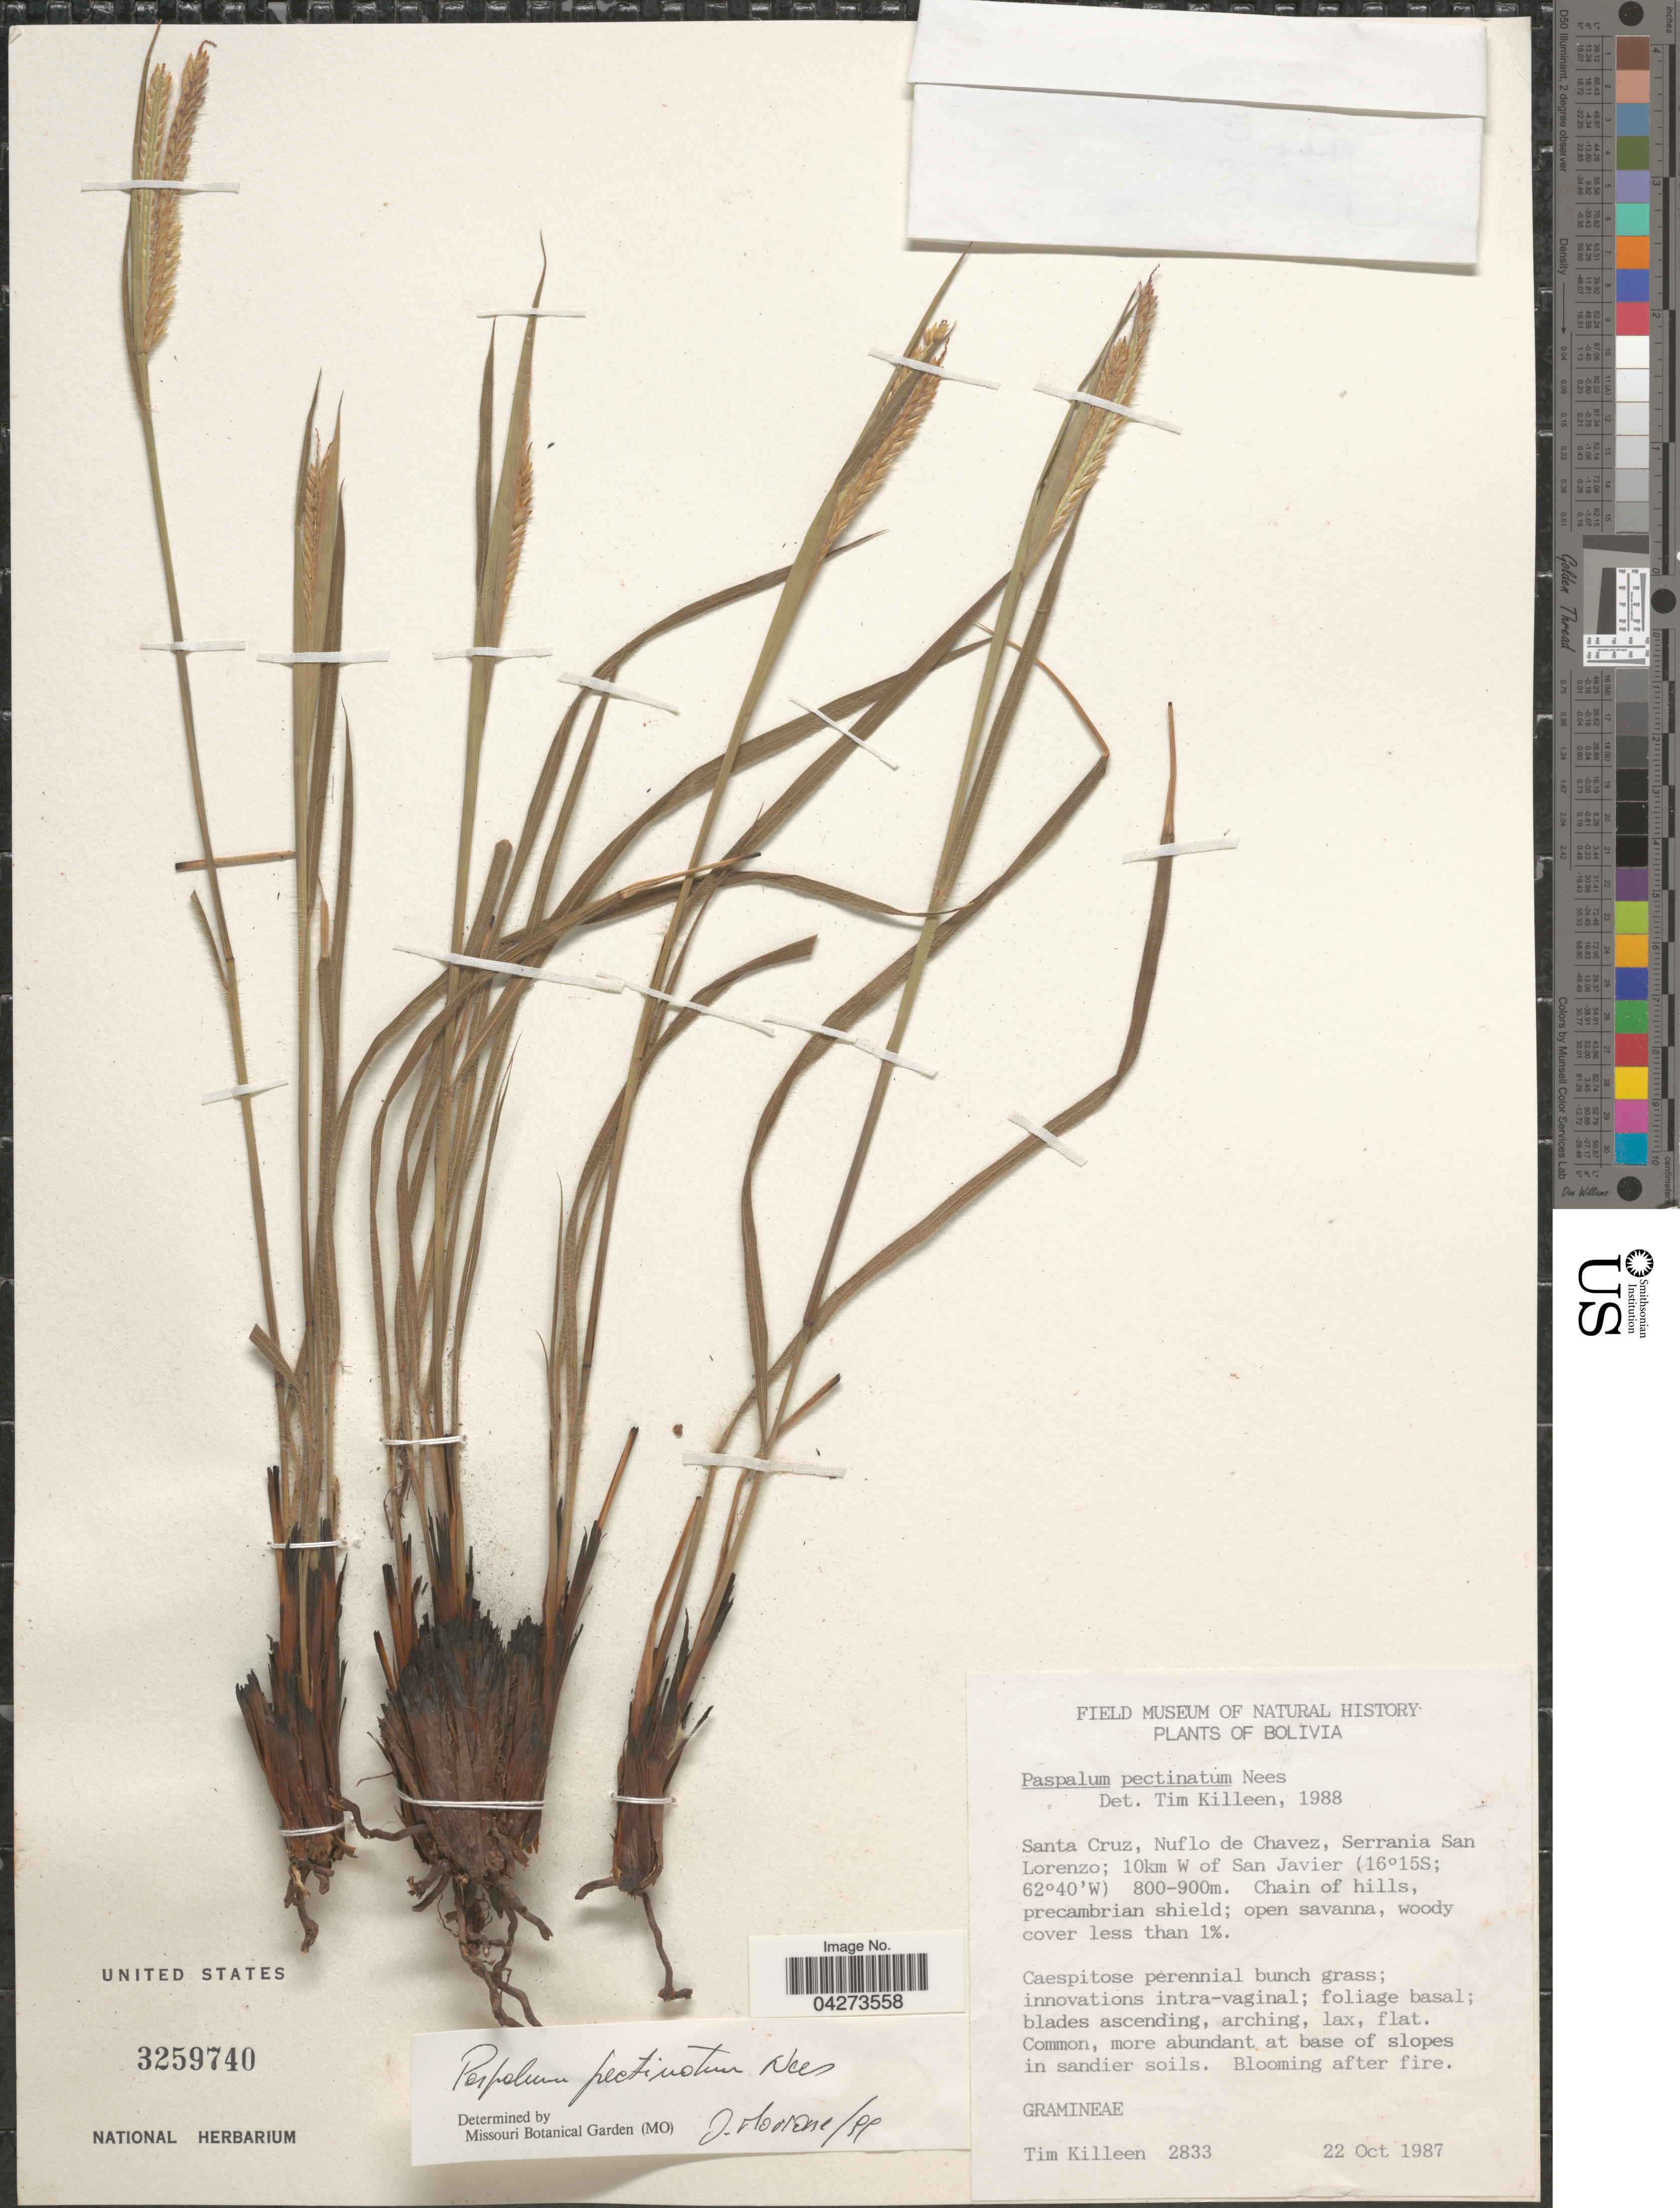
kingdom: Plantae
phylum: Tracheophyta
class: Liliopsida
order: Poales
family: Poaceae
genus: Paspalum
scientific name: Paspalum pectinatum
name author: Nees ex Trin.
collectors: T. J. Killeen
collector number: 2833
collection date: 1987-10-22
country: Bolivia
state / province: Santa Cruz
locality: Nuflo de Chavez, Serrania San Lorenzo, 10km W of San Javier.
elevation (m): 800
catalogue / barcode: US 3259740